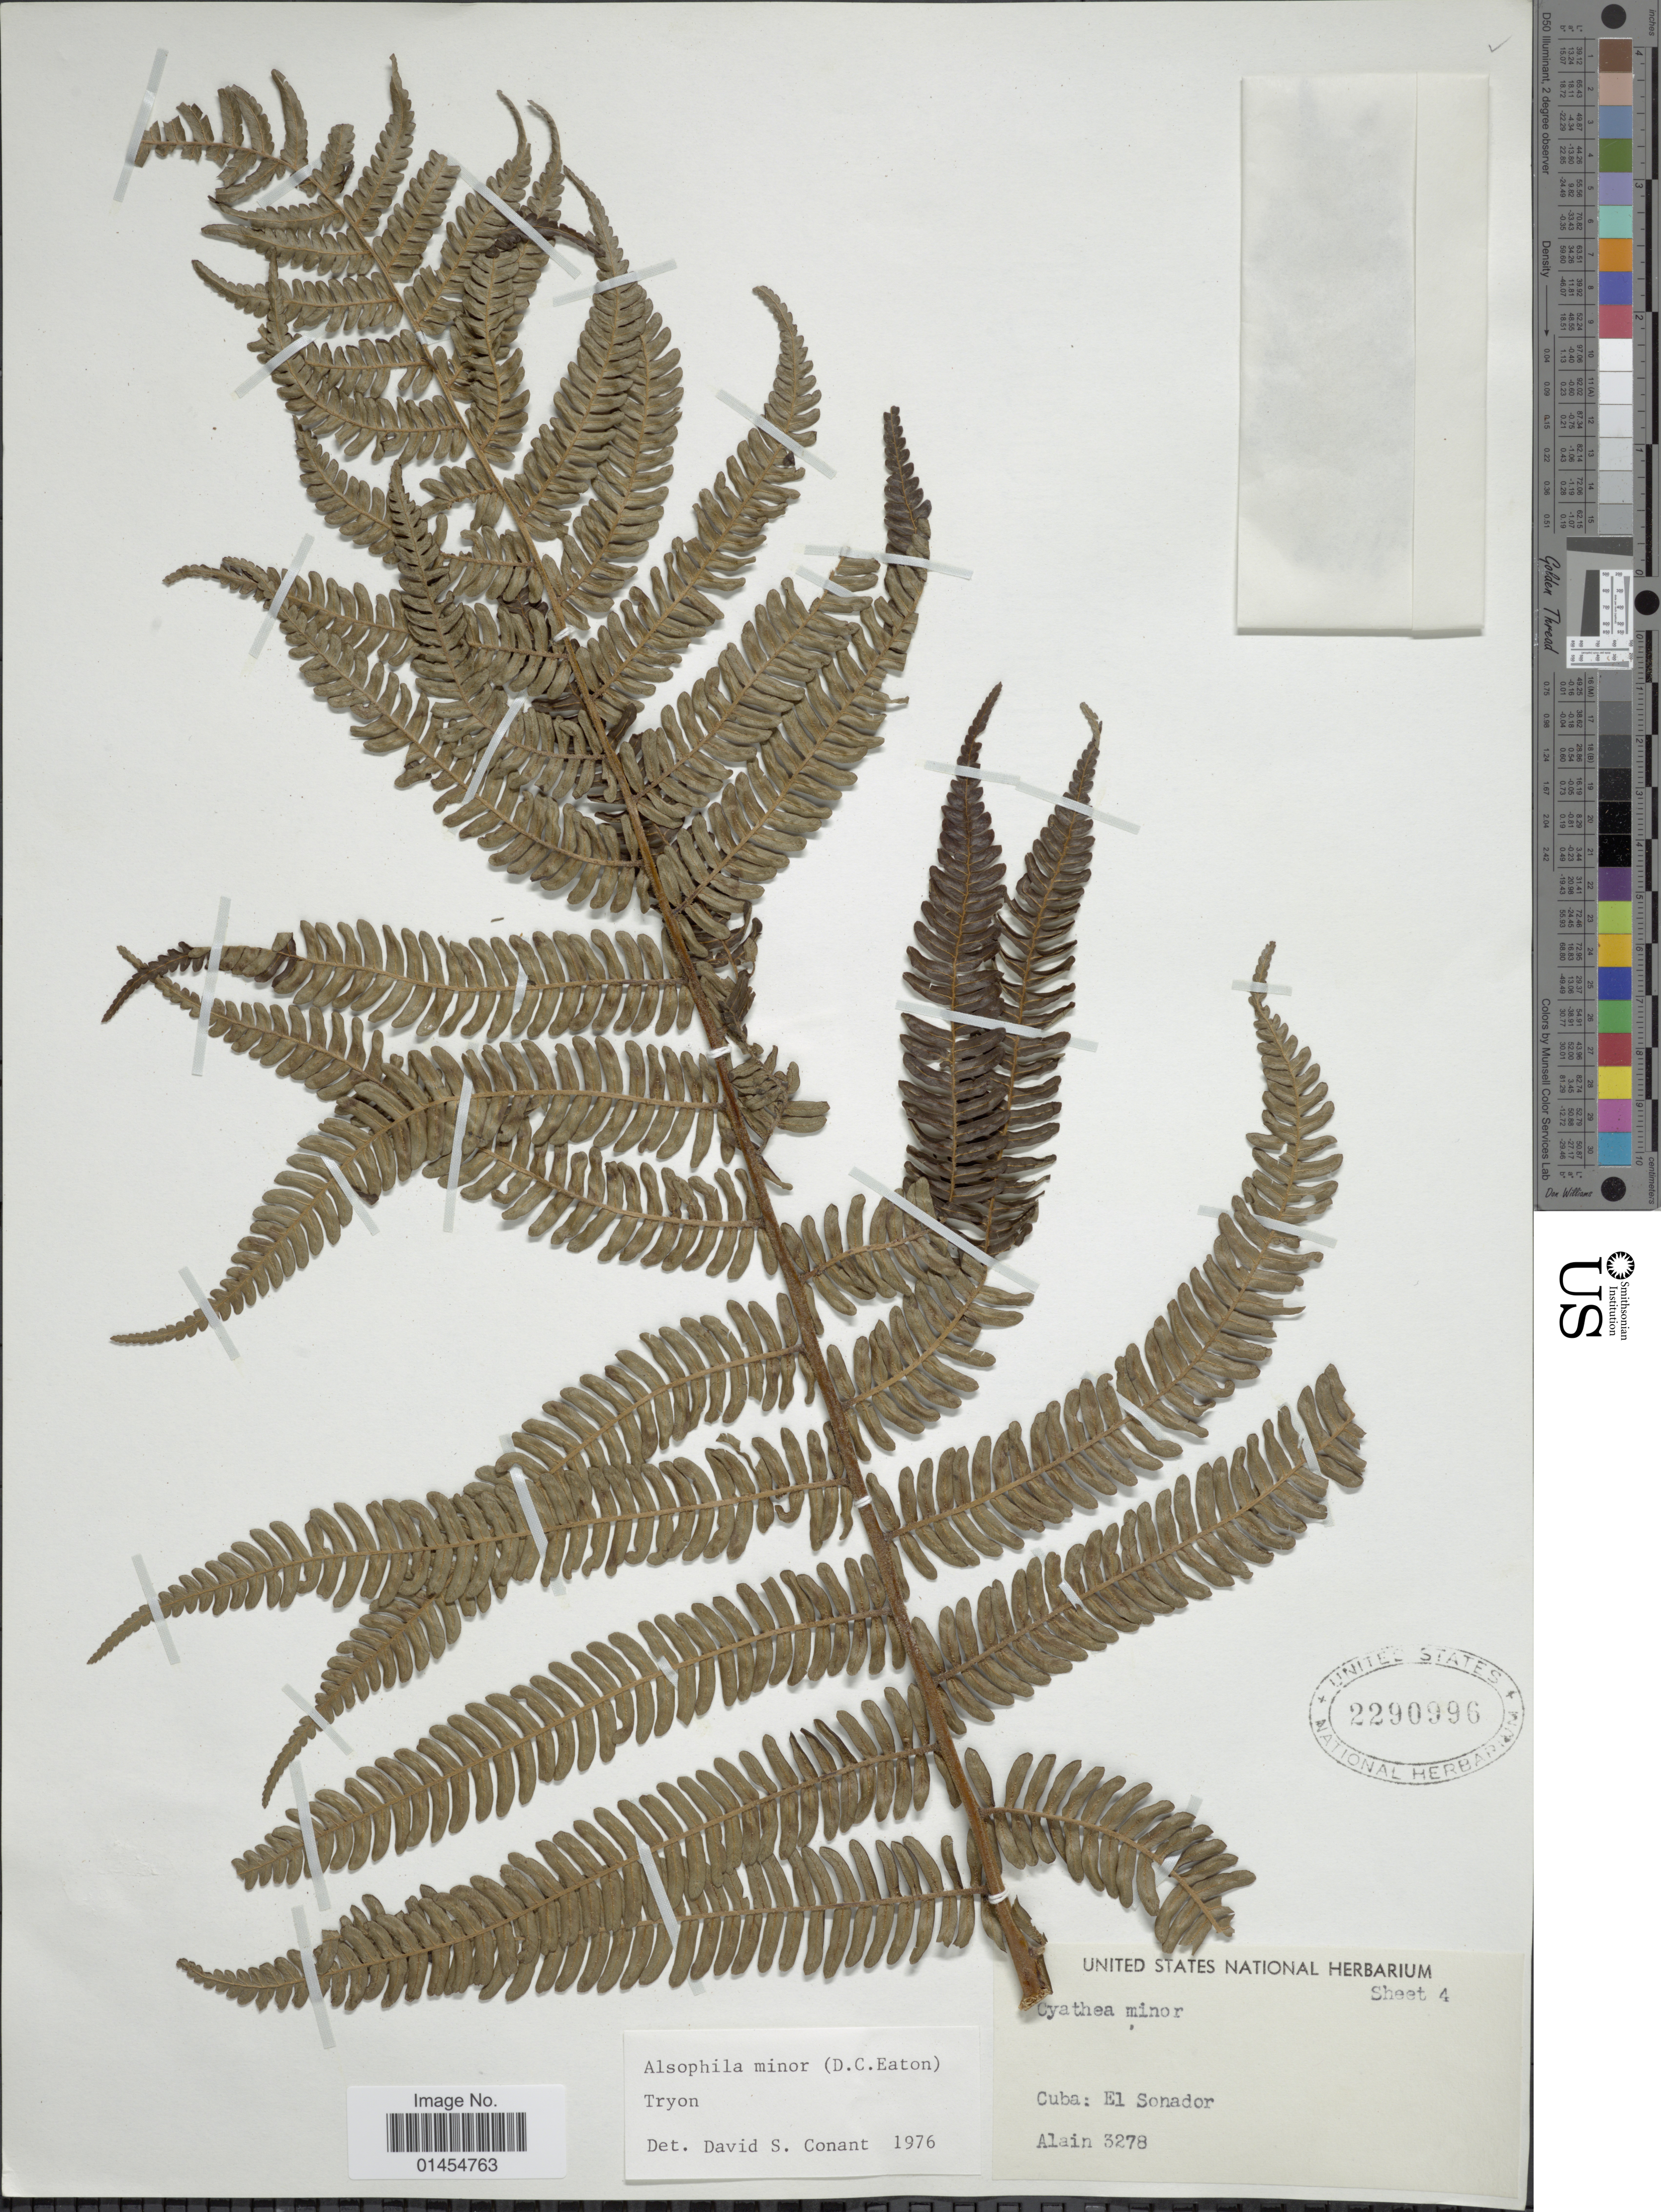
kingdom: Plantae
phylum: Tracheophyta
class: Polypodiopsida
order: Cyatheales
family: Cyatheaceae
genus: Alsophila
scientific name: Alsophila minor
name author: (D.C. Eaton) R.M. Tryon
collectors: Alain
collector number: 3278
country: Cuba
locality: El Sonador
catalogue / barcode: US 2290996